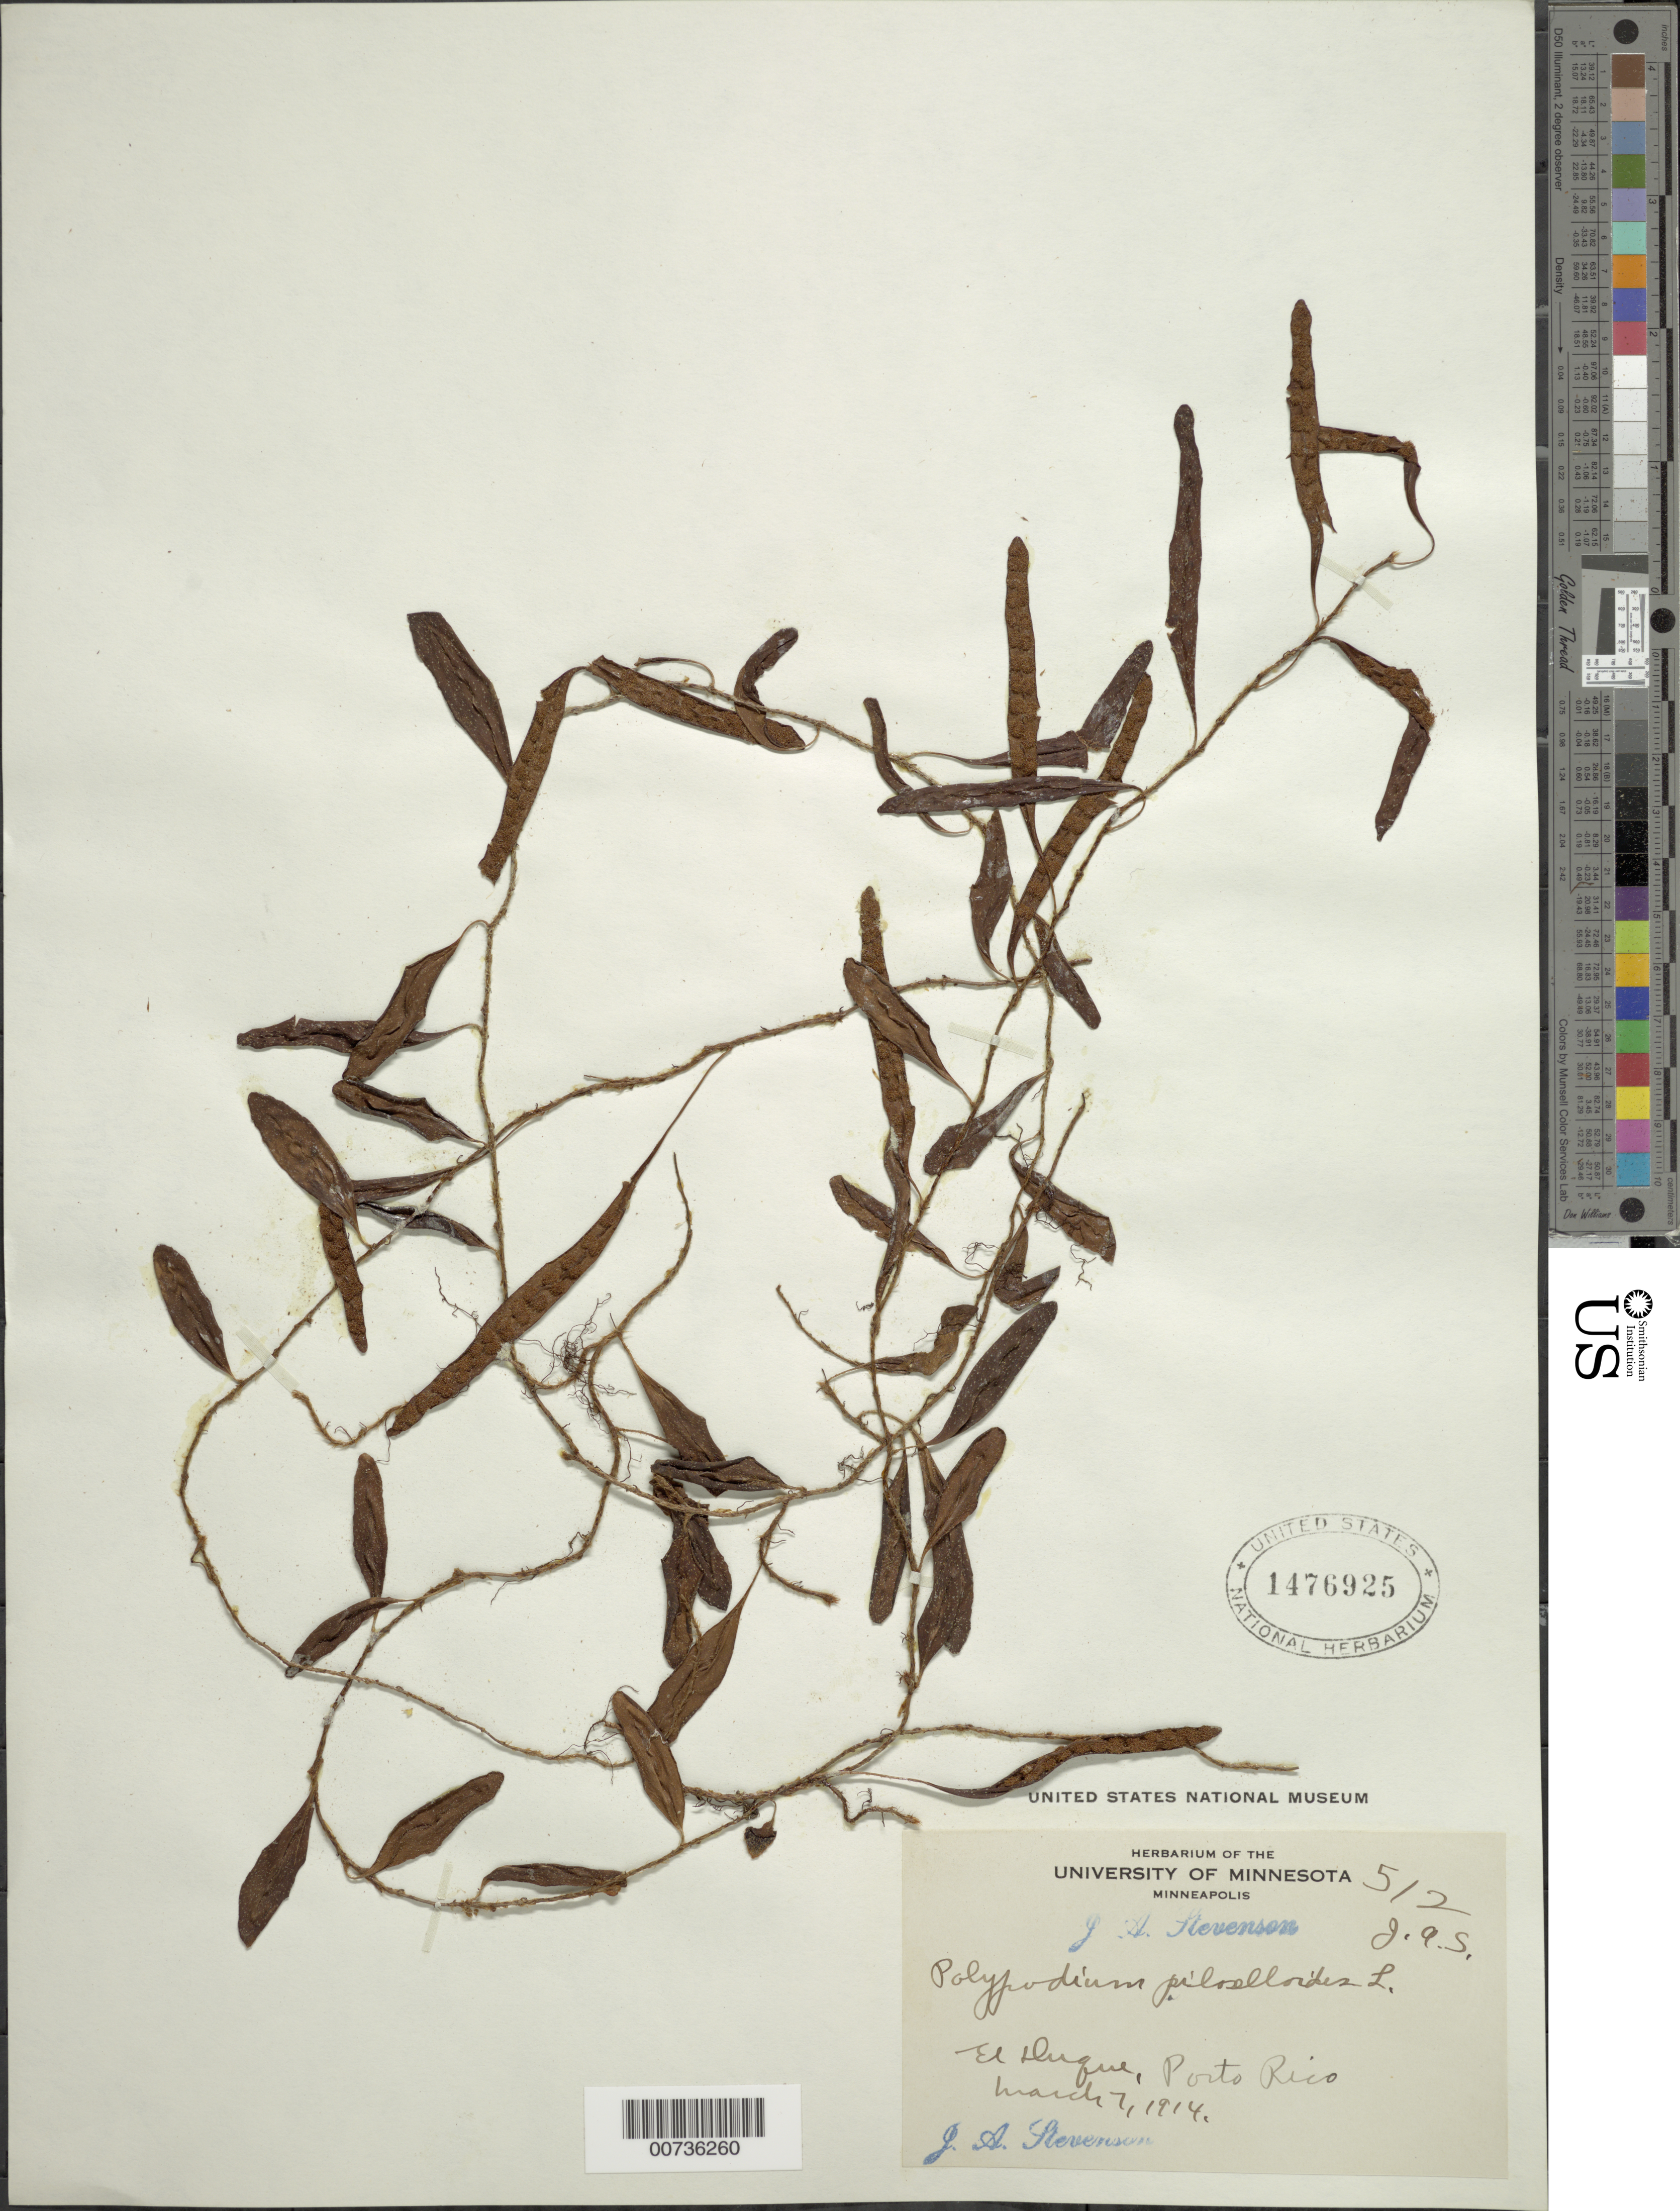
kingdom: Plantae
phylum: Tracheophyta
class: Polypodiopsida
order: Polypodiales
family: Polypodiaceae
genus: Microgramma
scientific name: Microgramma piloselloides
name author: (L.) Copel.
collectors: J. Stevenson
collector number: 512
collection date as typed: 07 Mar 1914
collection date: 1914-03-07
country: Puerto Rico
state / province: Ponce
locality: El Duque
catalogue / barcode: US 1476925